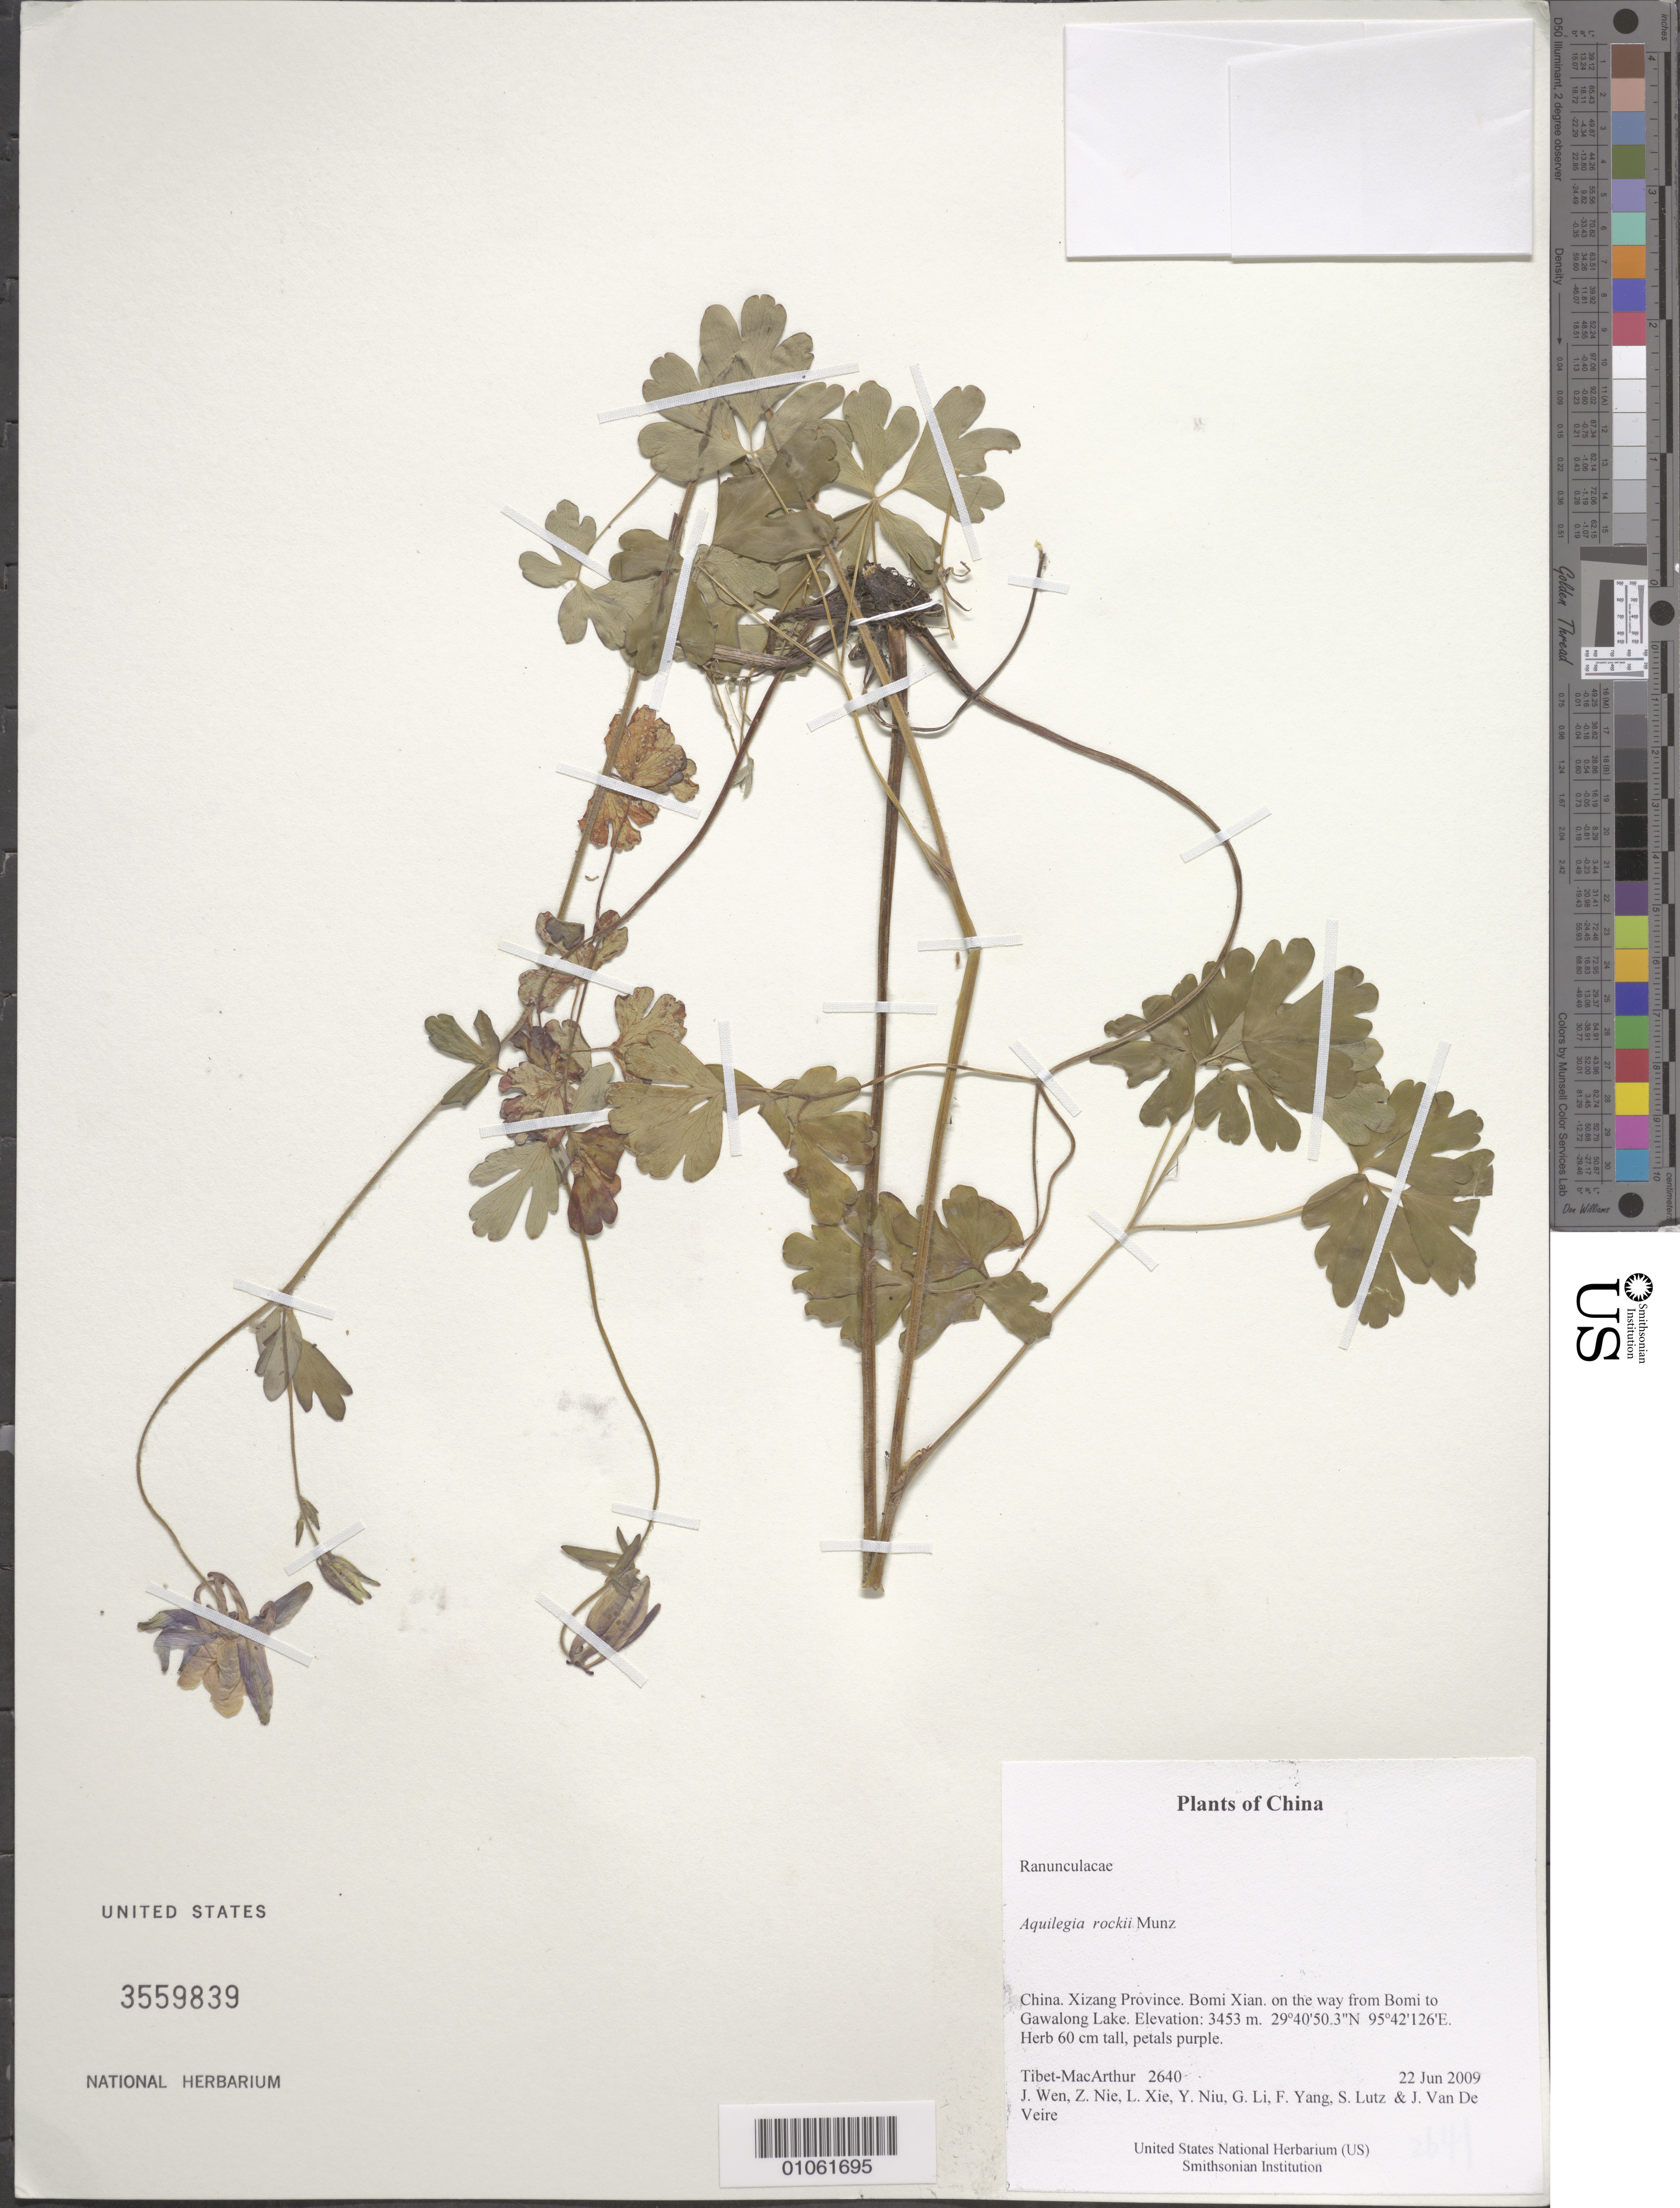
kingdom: Plantae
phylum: Tracheophyta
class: Magnoliopsida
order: Ranunculales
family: Ranunculaceae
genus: Aquilegia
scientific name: Aquilegia rockii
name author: Munz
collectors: Tibet-MacArthur, J. Wen, Z. Nie, L. Xie, Y. Niu, G. Li, F. Yang, S. Lutz & J. Van De Veire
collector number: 2640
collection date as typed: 22 Jun 2009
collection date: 2009-06-22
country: China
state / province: Xizang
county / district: Bomi Xian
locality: on the way from Bomi to Gawalong Lake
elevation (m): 3453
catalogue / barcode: US 3559839